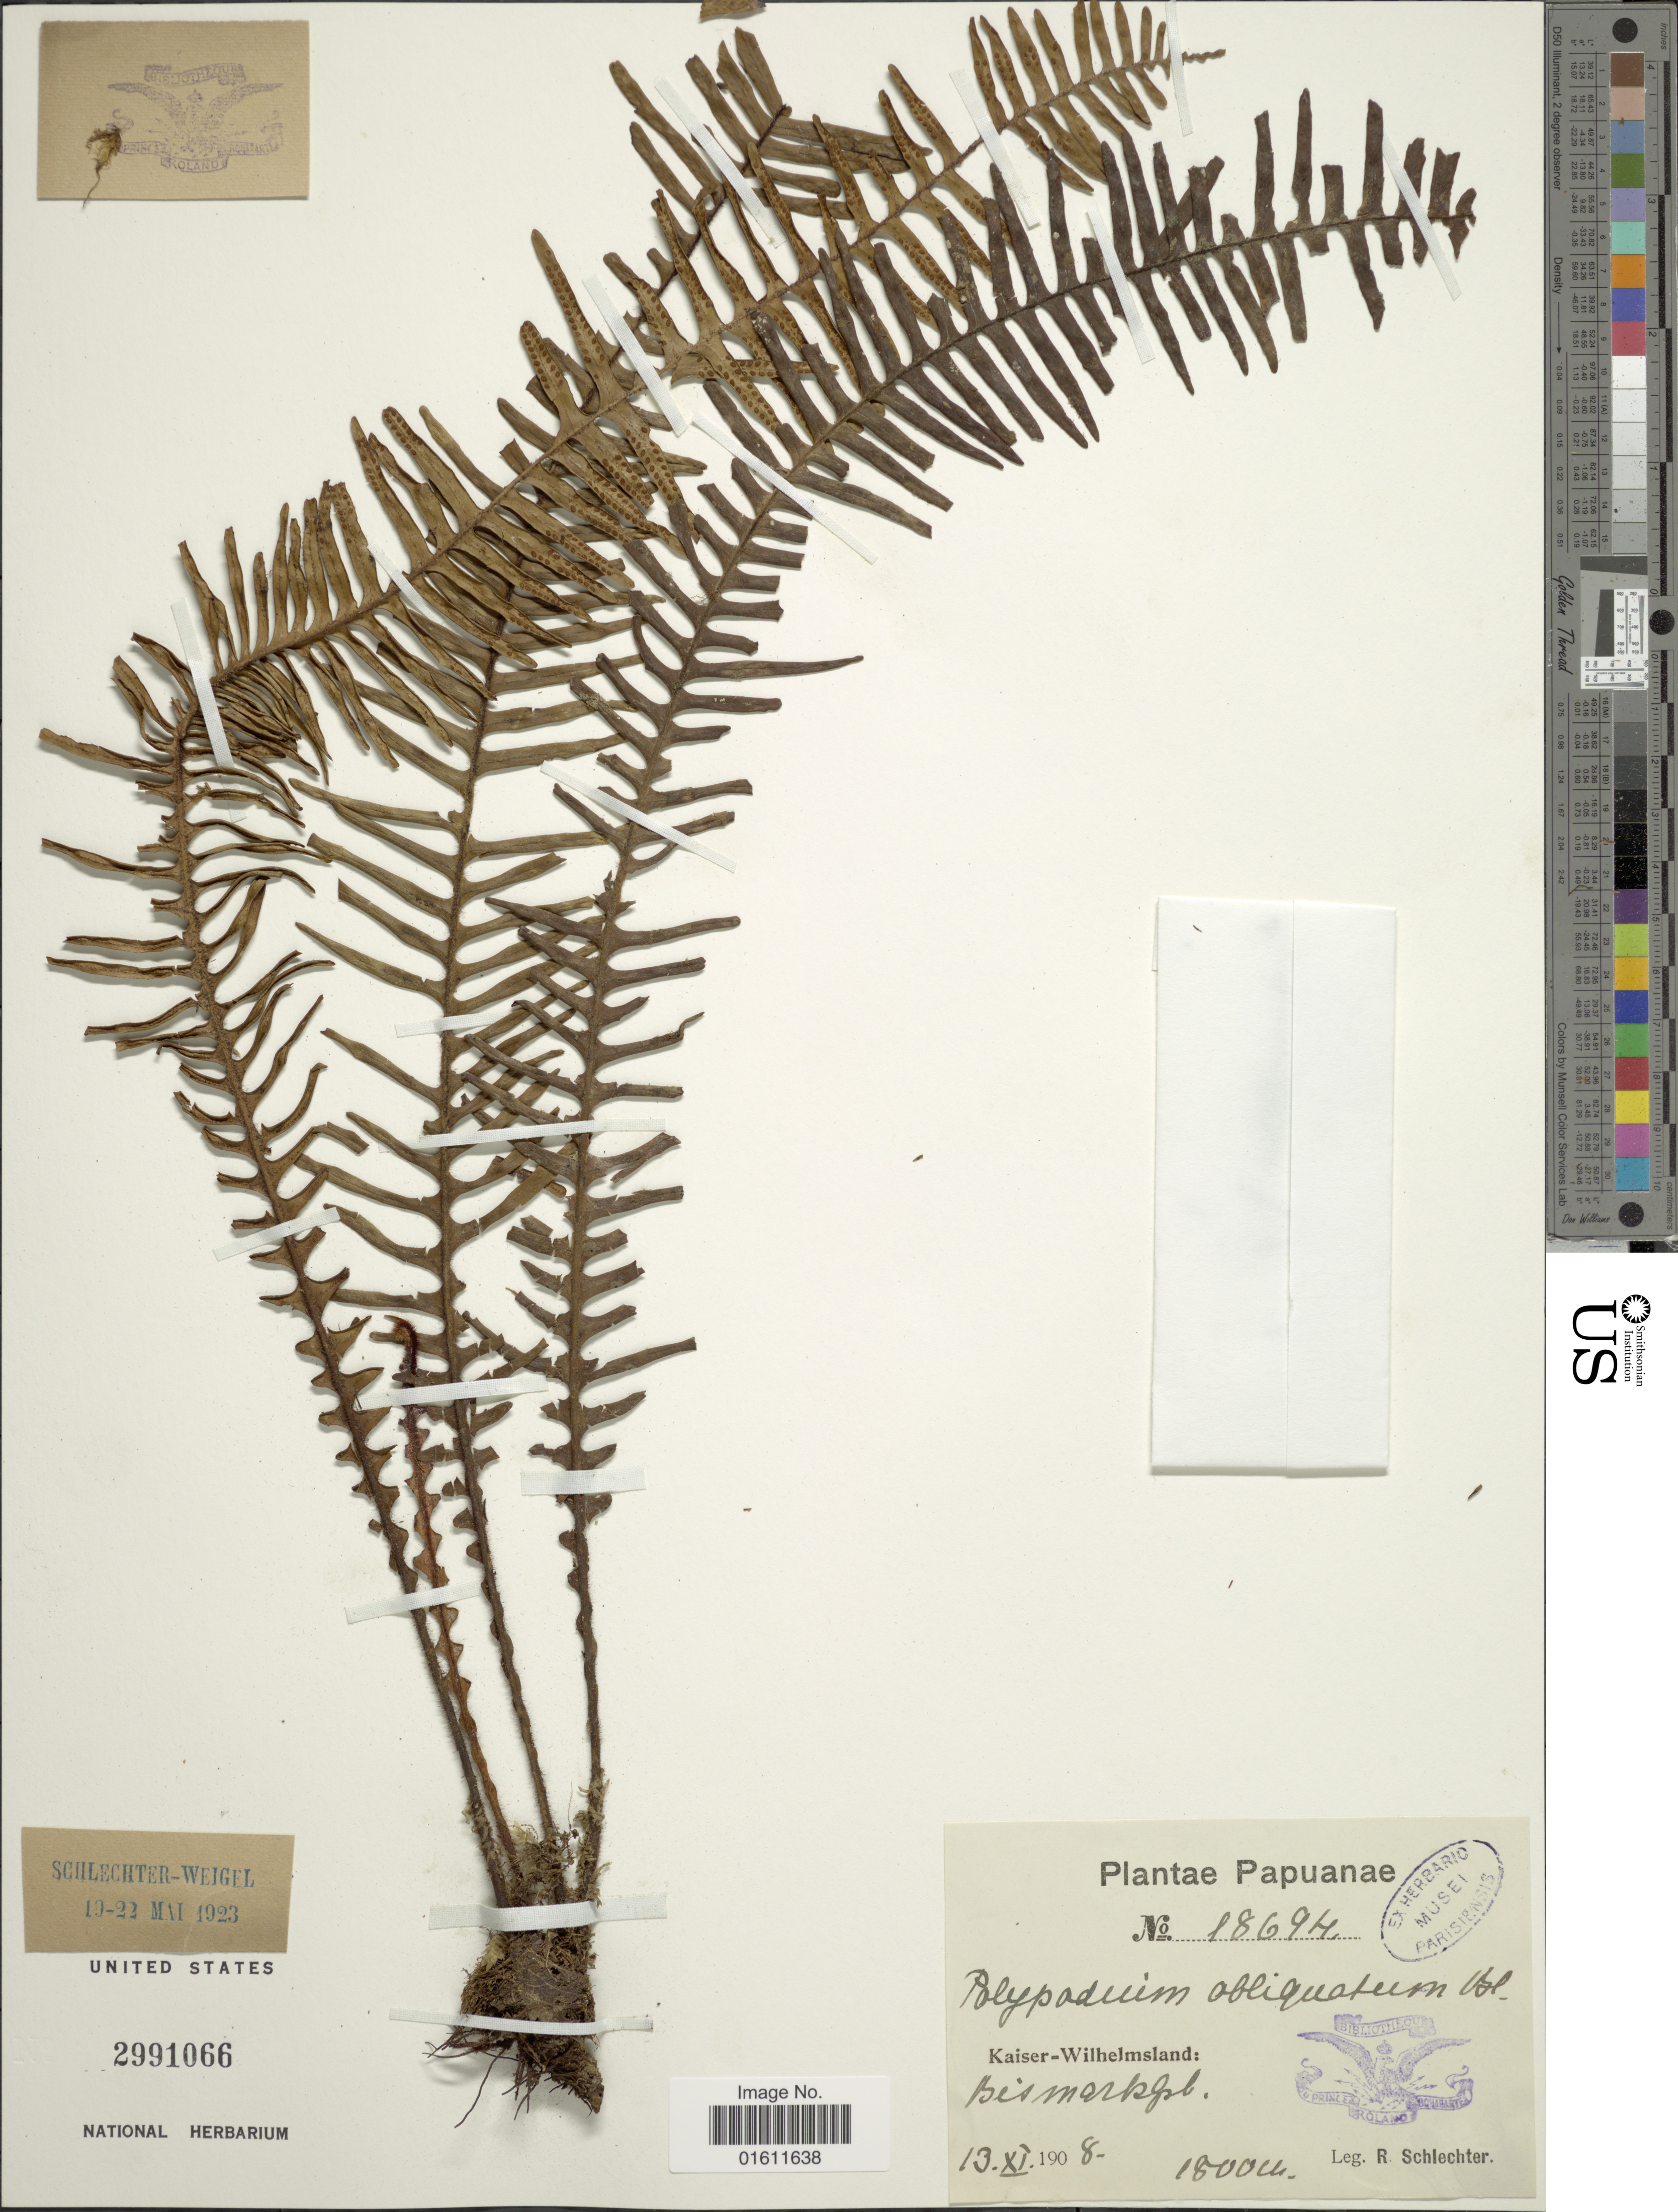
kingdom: Plantae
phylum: Tracheophyta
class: Polypodiopsida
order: Polypodiales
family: Polypodiaceae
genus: Prosaptia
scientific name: Prosaptia obliquata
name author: (Blume) Mett.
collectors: F. R. R. Schlechter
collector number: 18694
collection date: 1908-11-13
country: Papua New Guinea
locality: Kaiser-Wilhelmsland: Beismarck geb.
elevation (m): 1800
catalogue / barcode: US 2991066